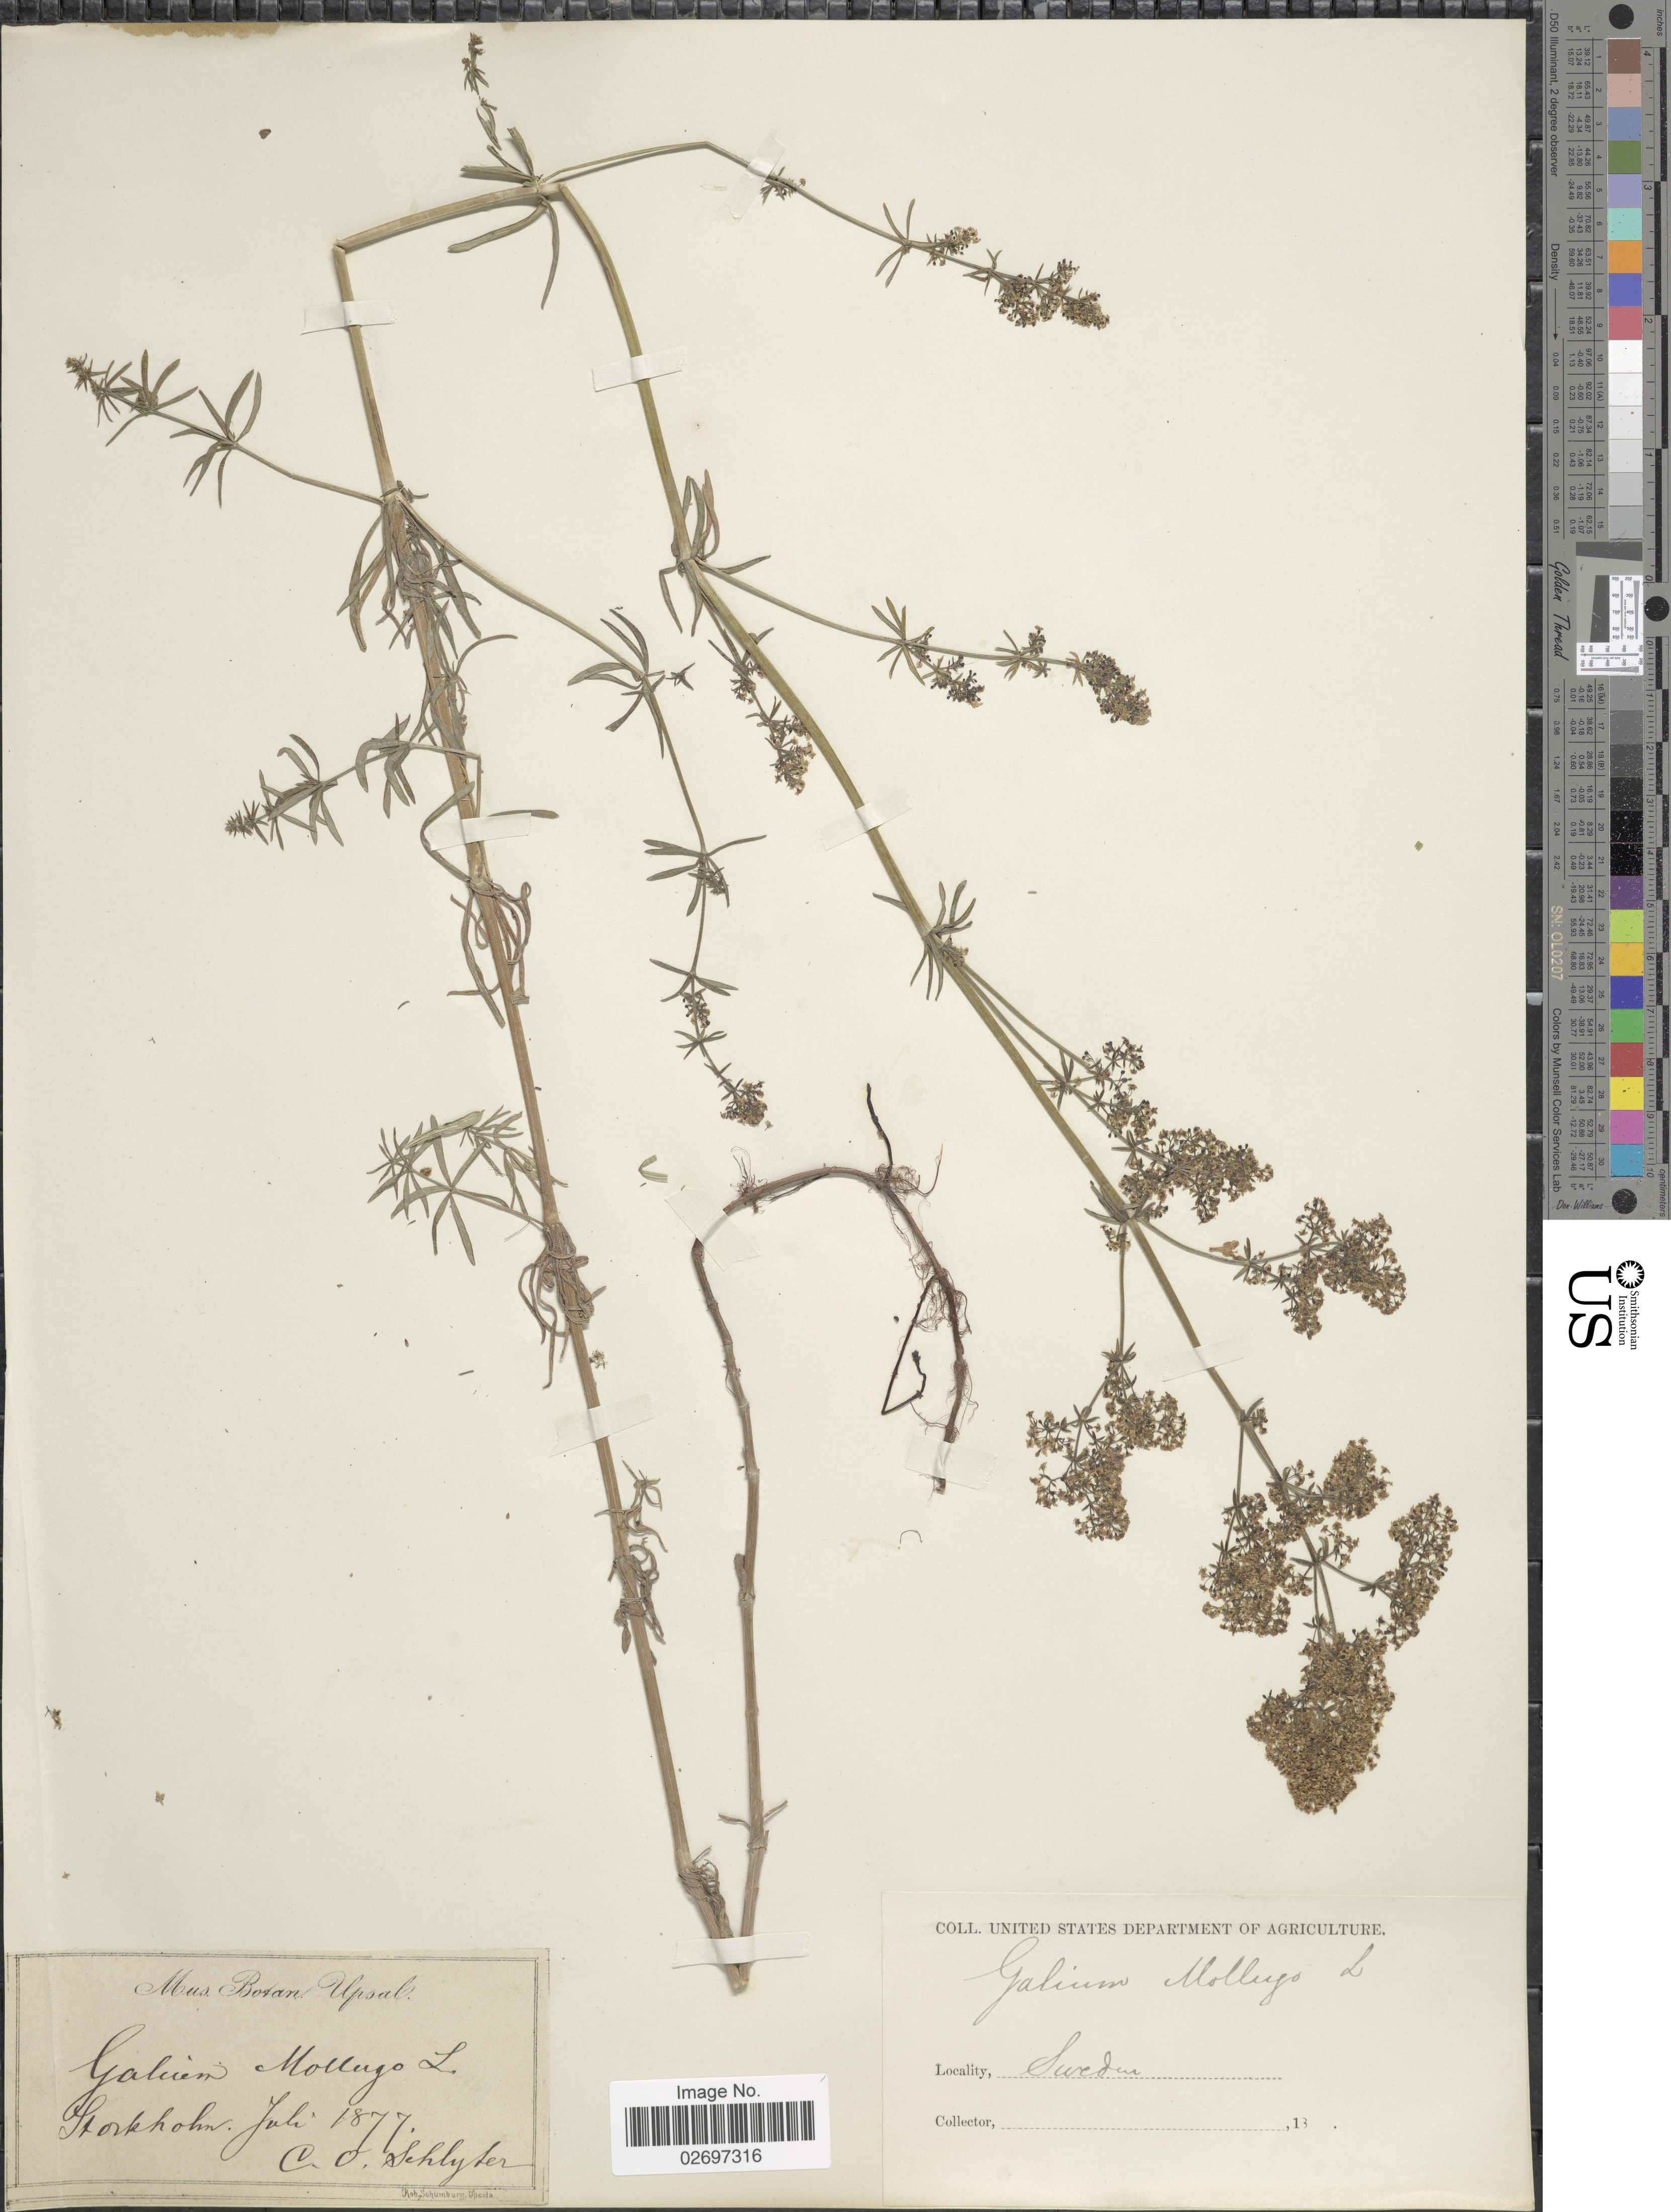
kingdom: Plantae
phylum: Tracheophyta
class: Magnoliopsida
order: Gentianales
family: Rubiaceae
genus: Galium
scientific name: Galium mollugo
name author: L.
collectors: C. Schlyter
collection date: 1877-07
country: Sweden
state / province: Stockholm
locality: Stockholm